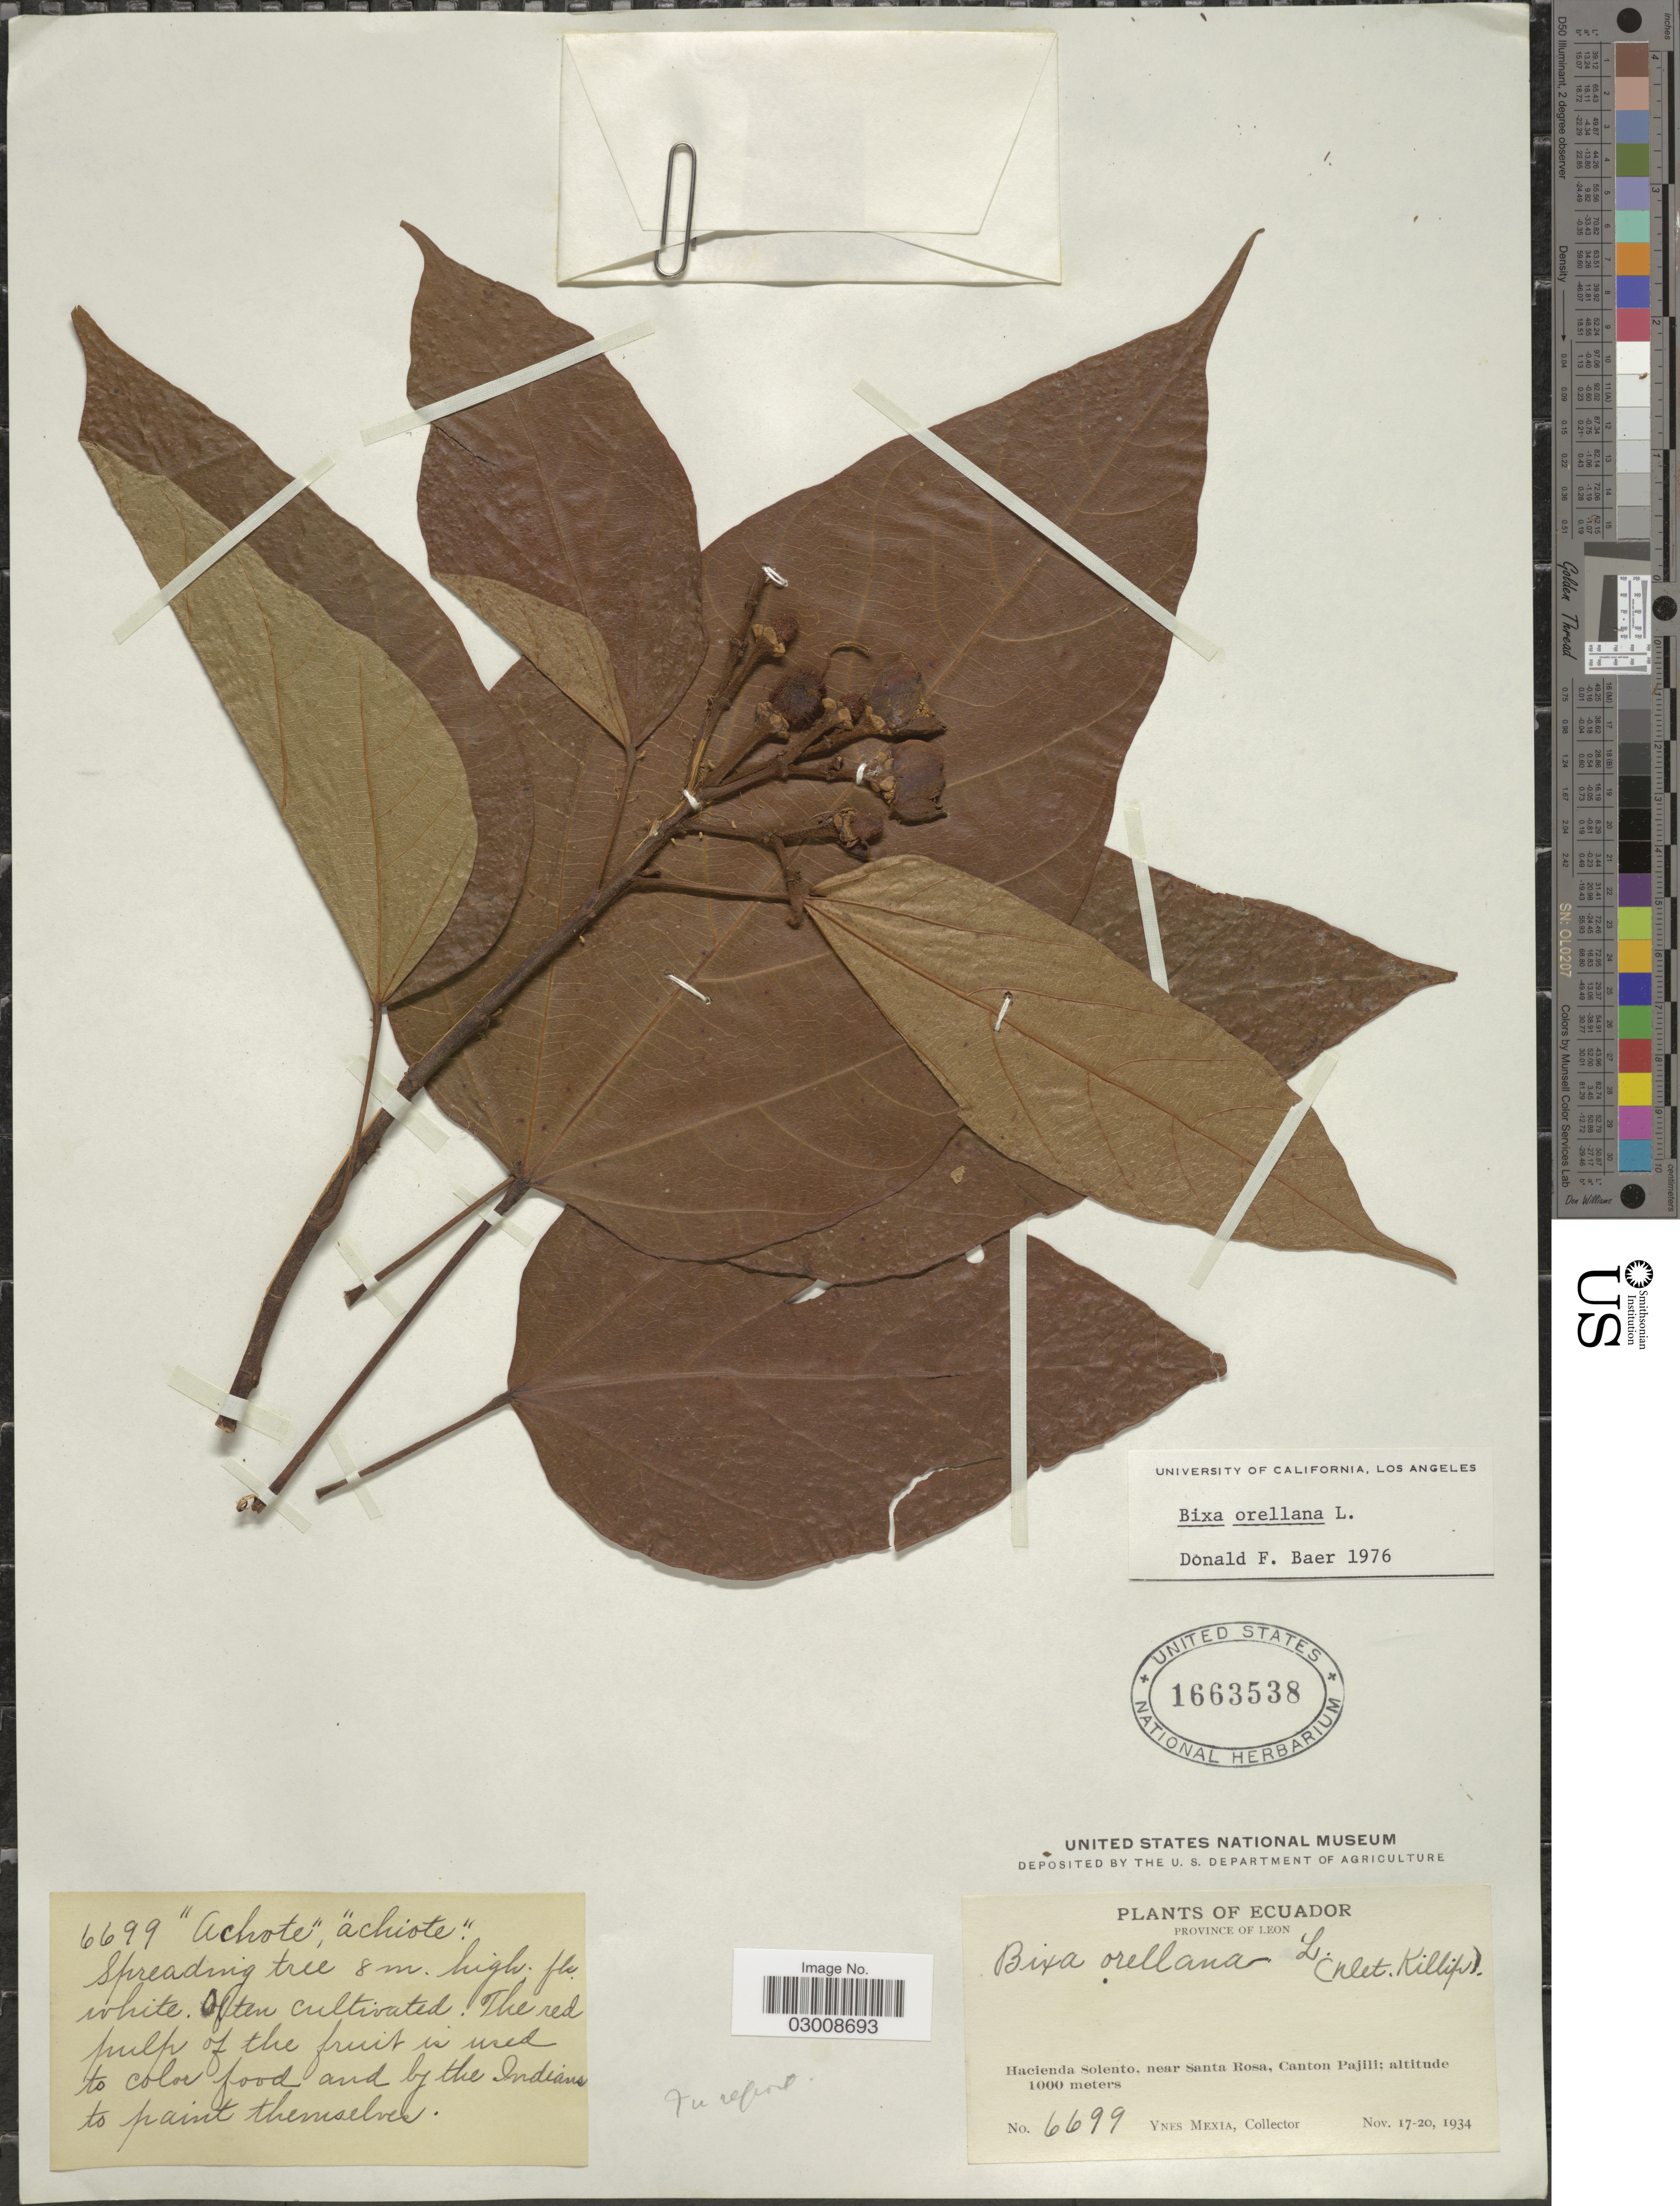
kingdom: Plantae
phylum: Tracheophyta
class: Magnoliopsida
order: Malvales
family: Bixaceae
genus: Bixa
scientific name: Bixa orellana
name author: L.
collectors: Y. Mexia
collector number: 6699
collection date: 1934-11-17/1934-11-20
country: Ecuador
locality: Province of Leon, Hacienda Solento, near Santa Rosa, Canton Pajili.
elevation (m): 1000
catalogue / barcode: US 1663538